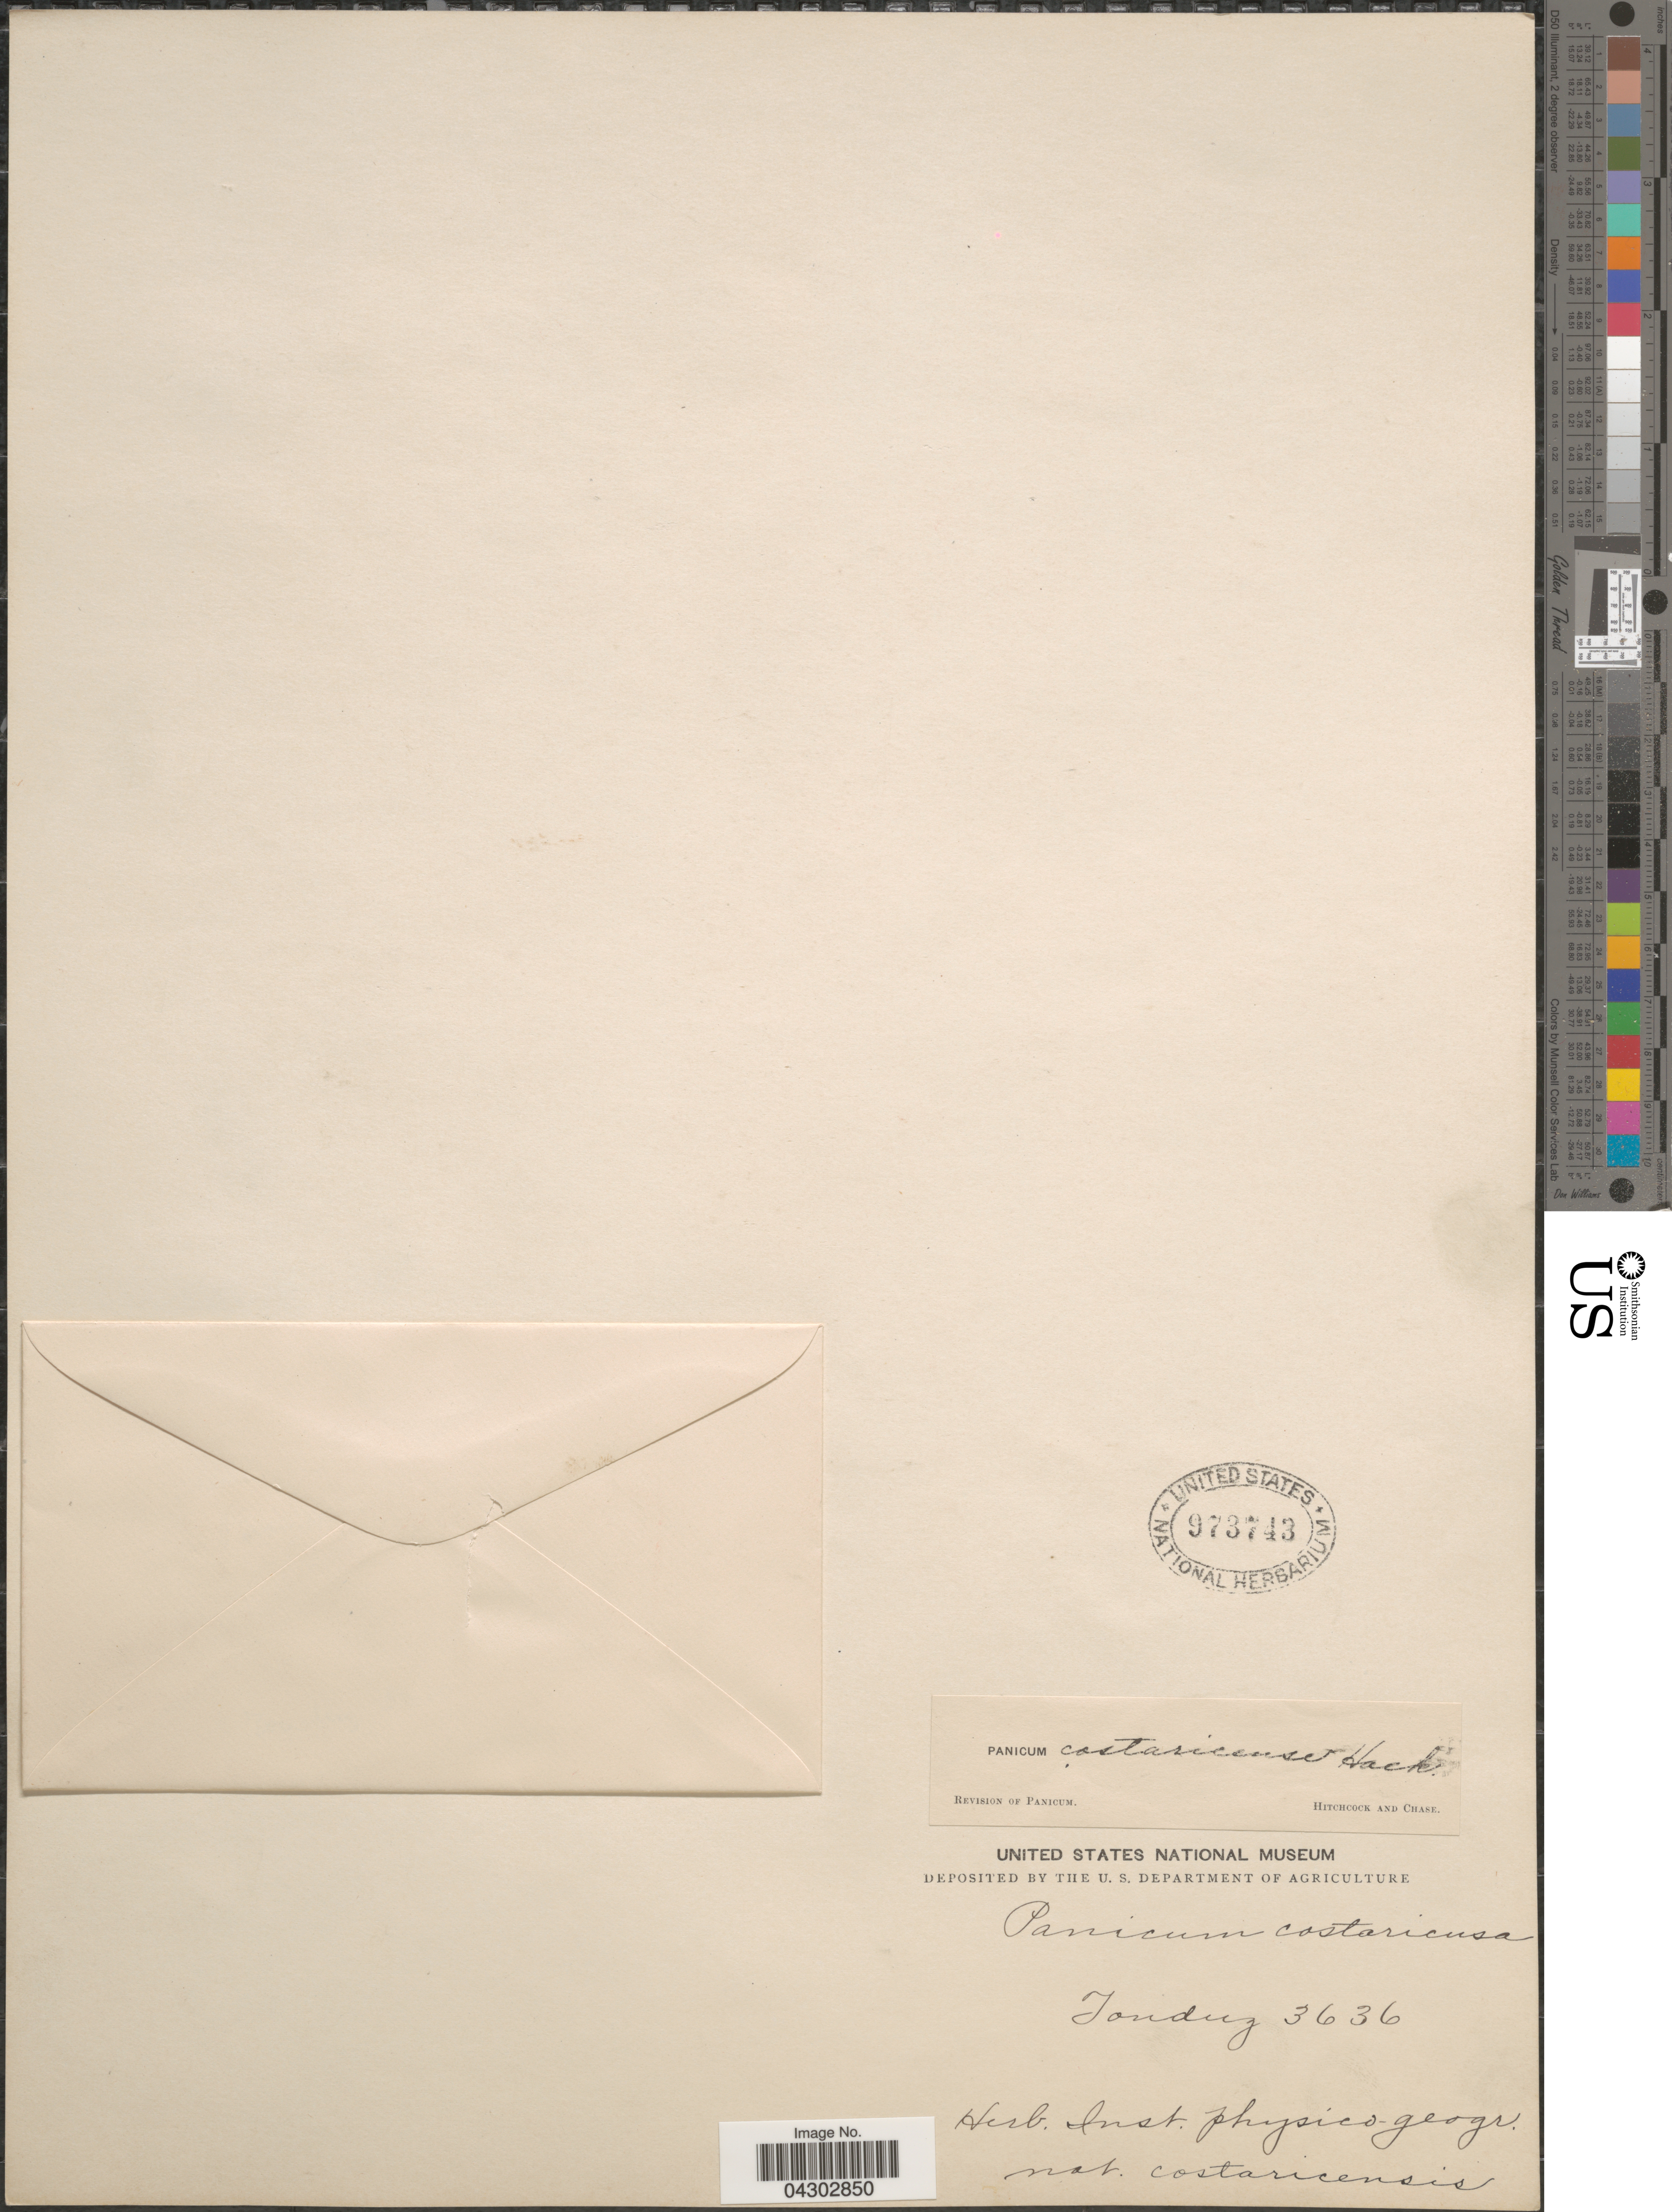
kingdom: Plantae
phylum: Tracheophyta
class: Liliopsida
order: Poales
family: Poaceae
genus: Panicum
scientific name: Panicum haenkeanum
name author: J. Presl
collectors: Tonduz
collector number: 3636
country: Costa Rica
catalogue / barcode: US 973743